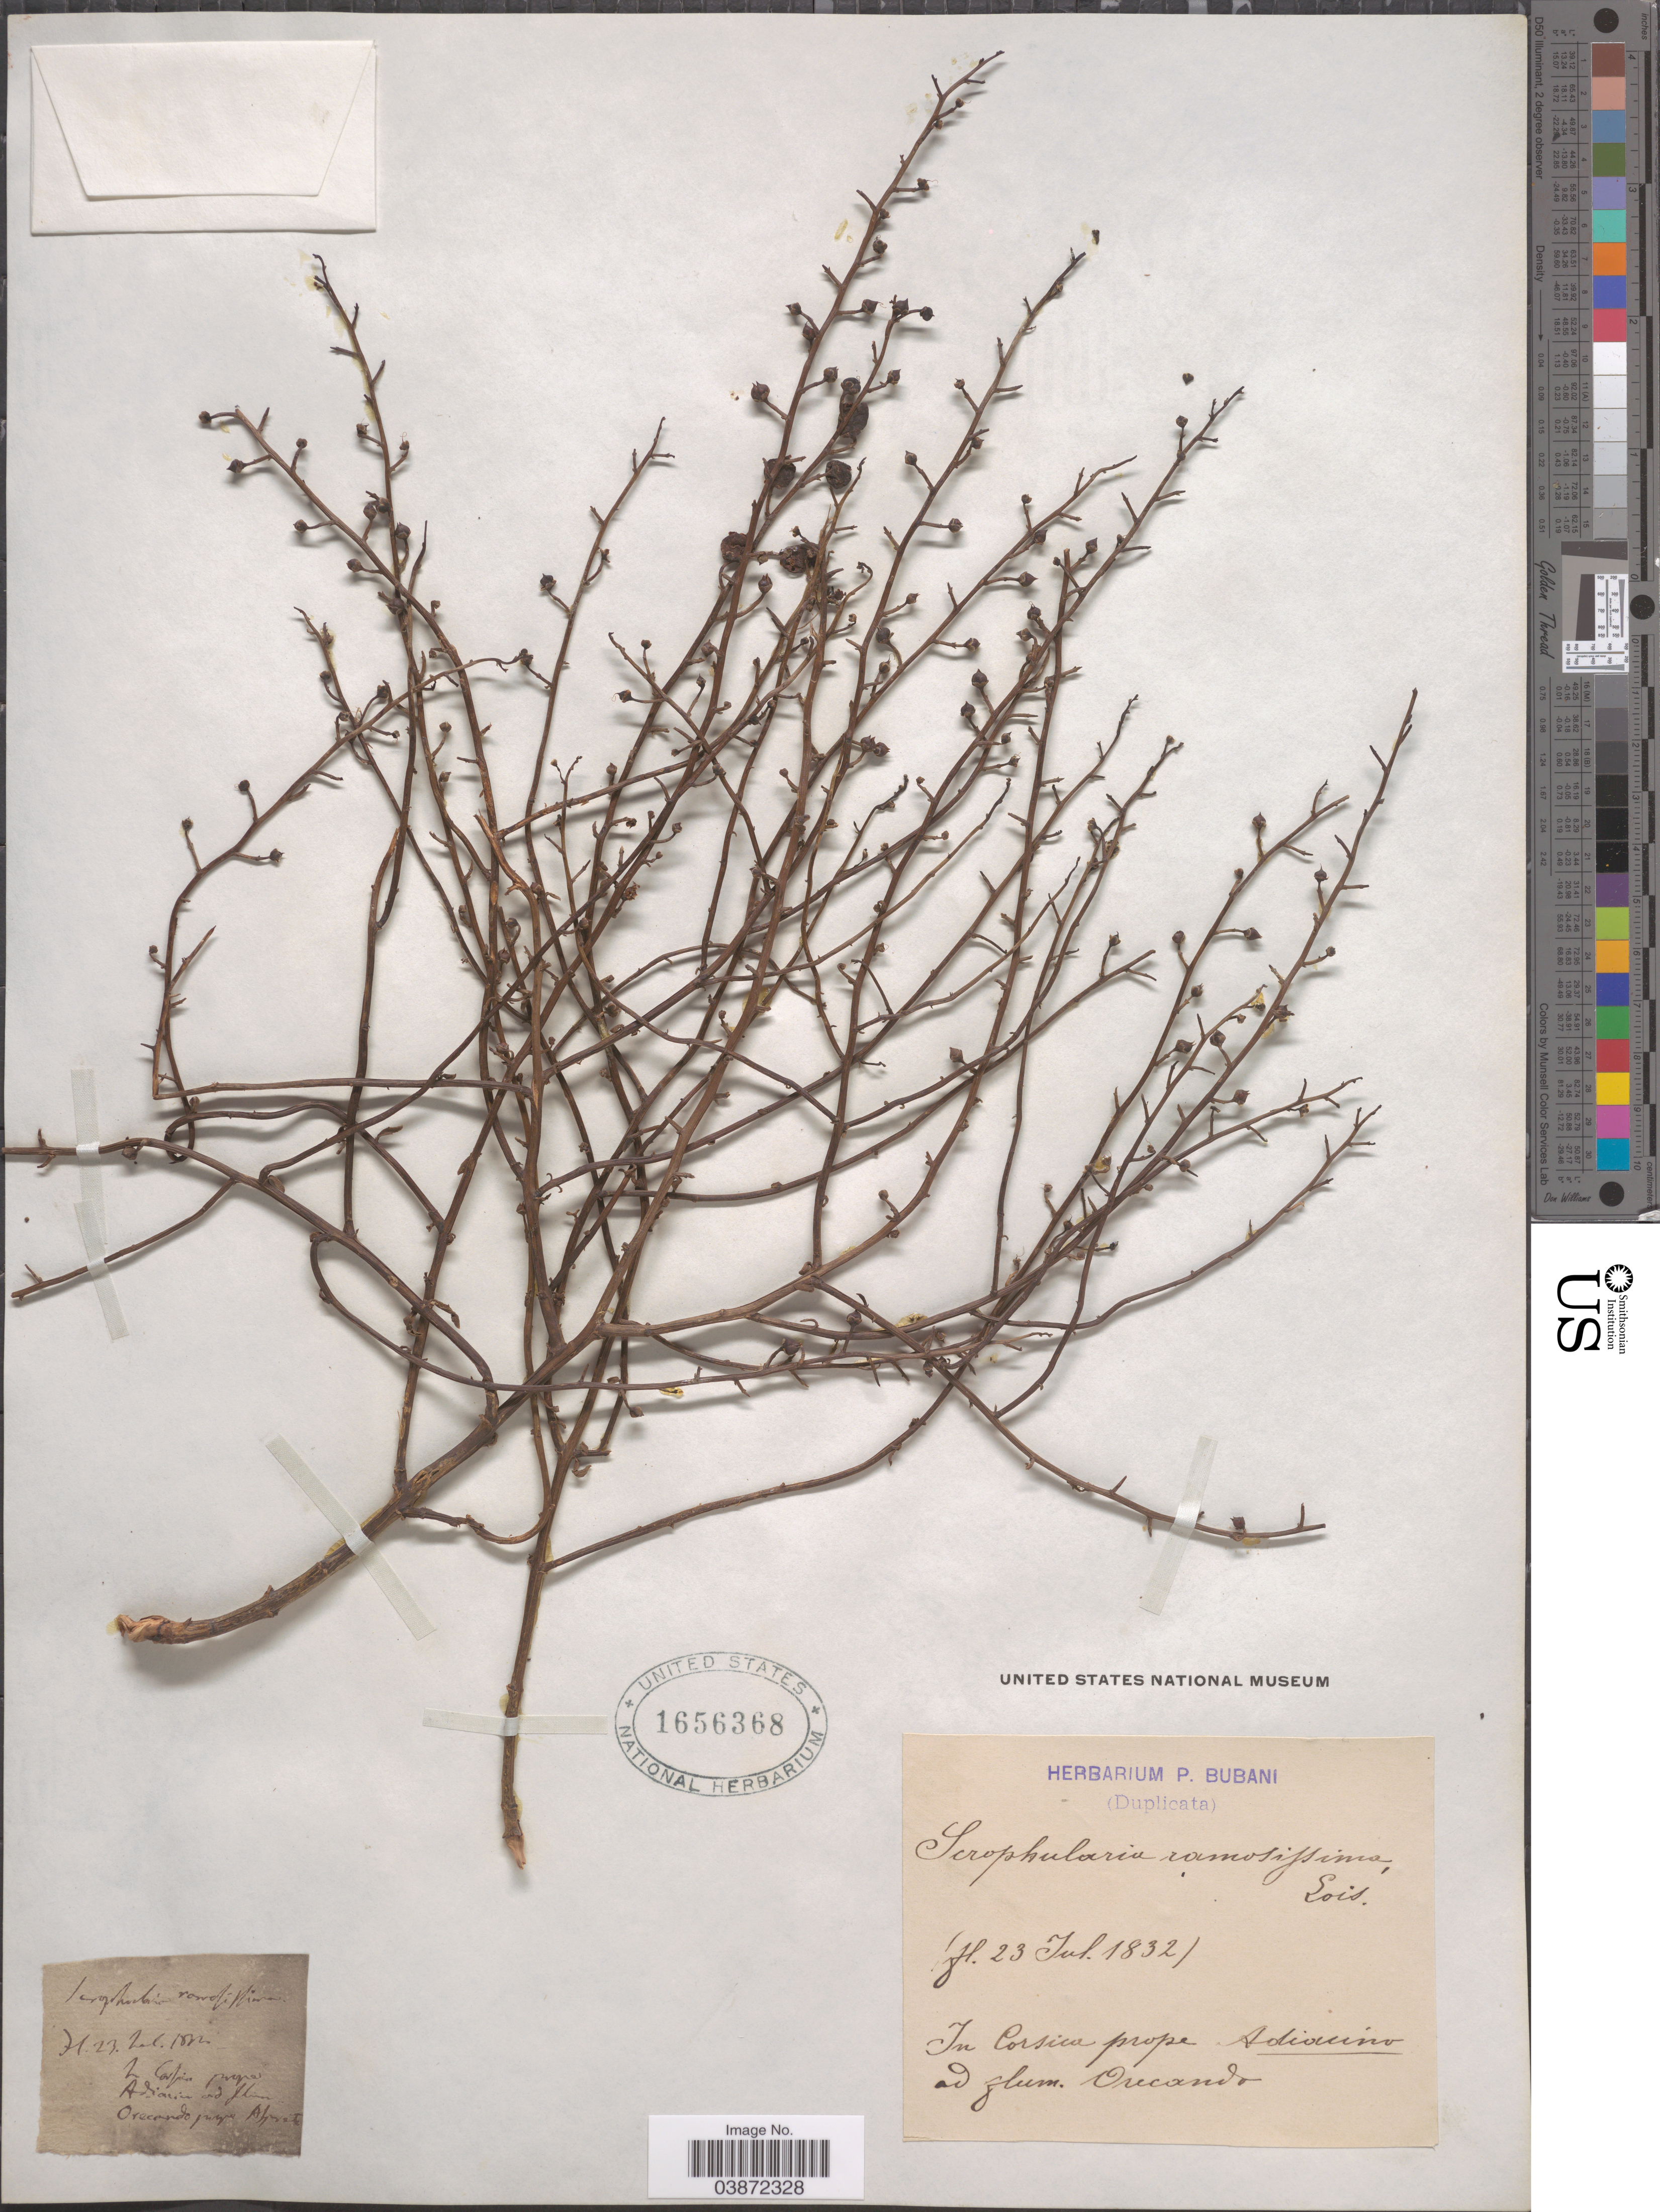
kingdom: Plantae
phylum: Tracheophyta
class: Magnoliopsida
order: Lamiales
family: Scrophulariaceae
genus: Scrophularia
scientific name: Scrophularia ramosissima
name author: Loisel.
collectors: ex herb. P. Bubani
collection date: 1832-07-23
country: France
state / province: Corsica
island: Corse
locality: In Corsica prope adivinino [interpreted] ad flum [interpreted] Oucando [interpreted].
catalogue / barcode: US 1656368